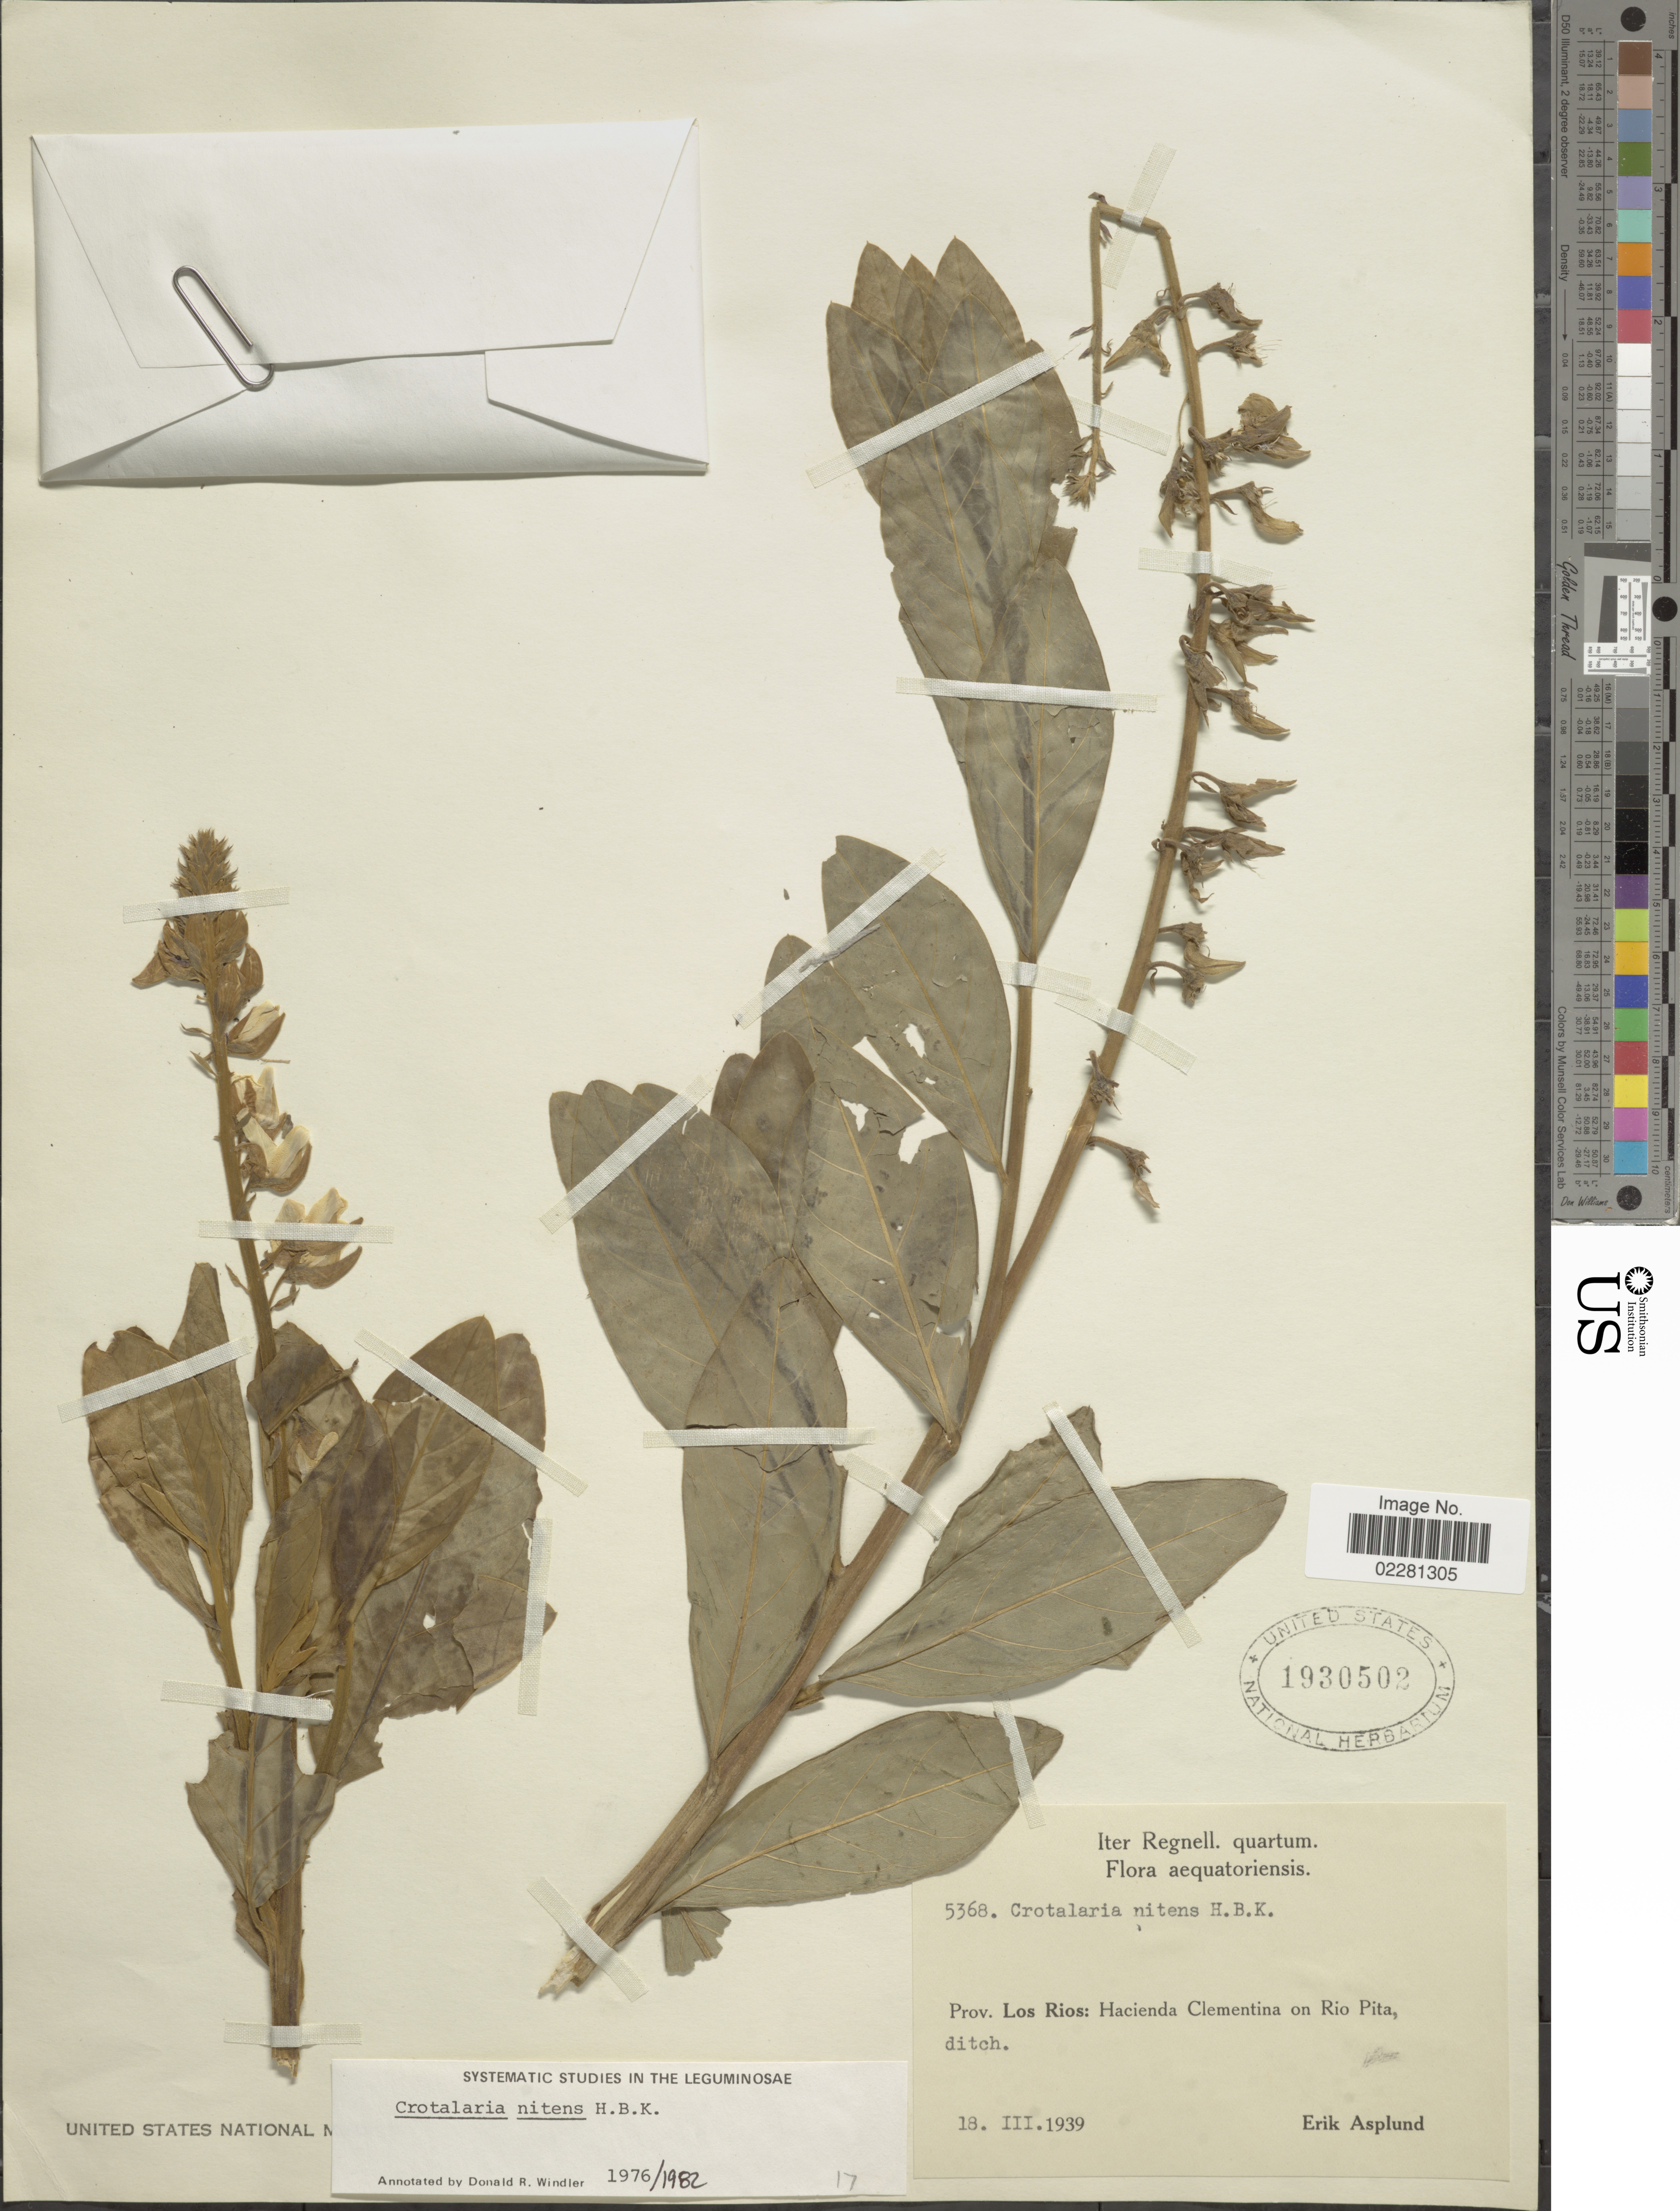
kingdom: Plantae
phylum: Tracheophyta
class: Magnoliopsida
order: Fabales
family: Fabaceae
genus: Crotalaria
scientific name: Crotalaria nitens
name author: Kunth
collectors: E. Asplund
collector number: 5368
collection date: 1939-03-18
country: Ecuador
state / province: Los Ríos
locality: Hacienda Clementina on Rio Pita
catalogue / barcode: US 1930502